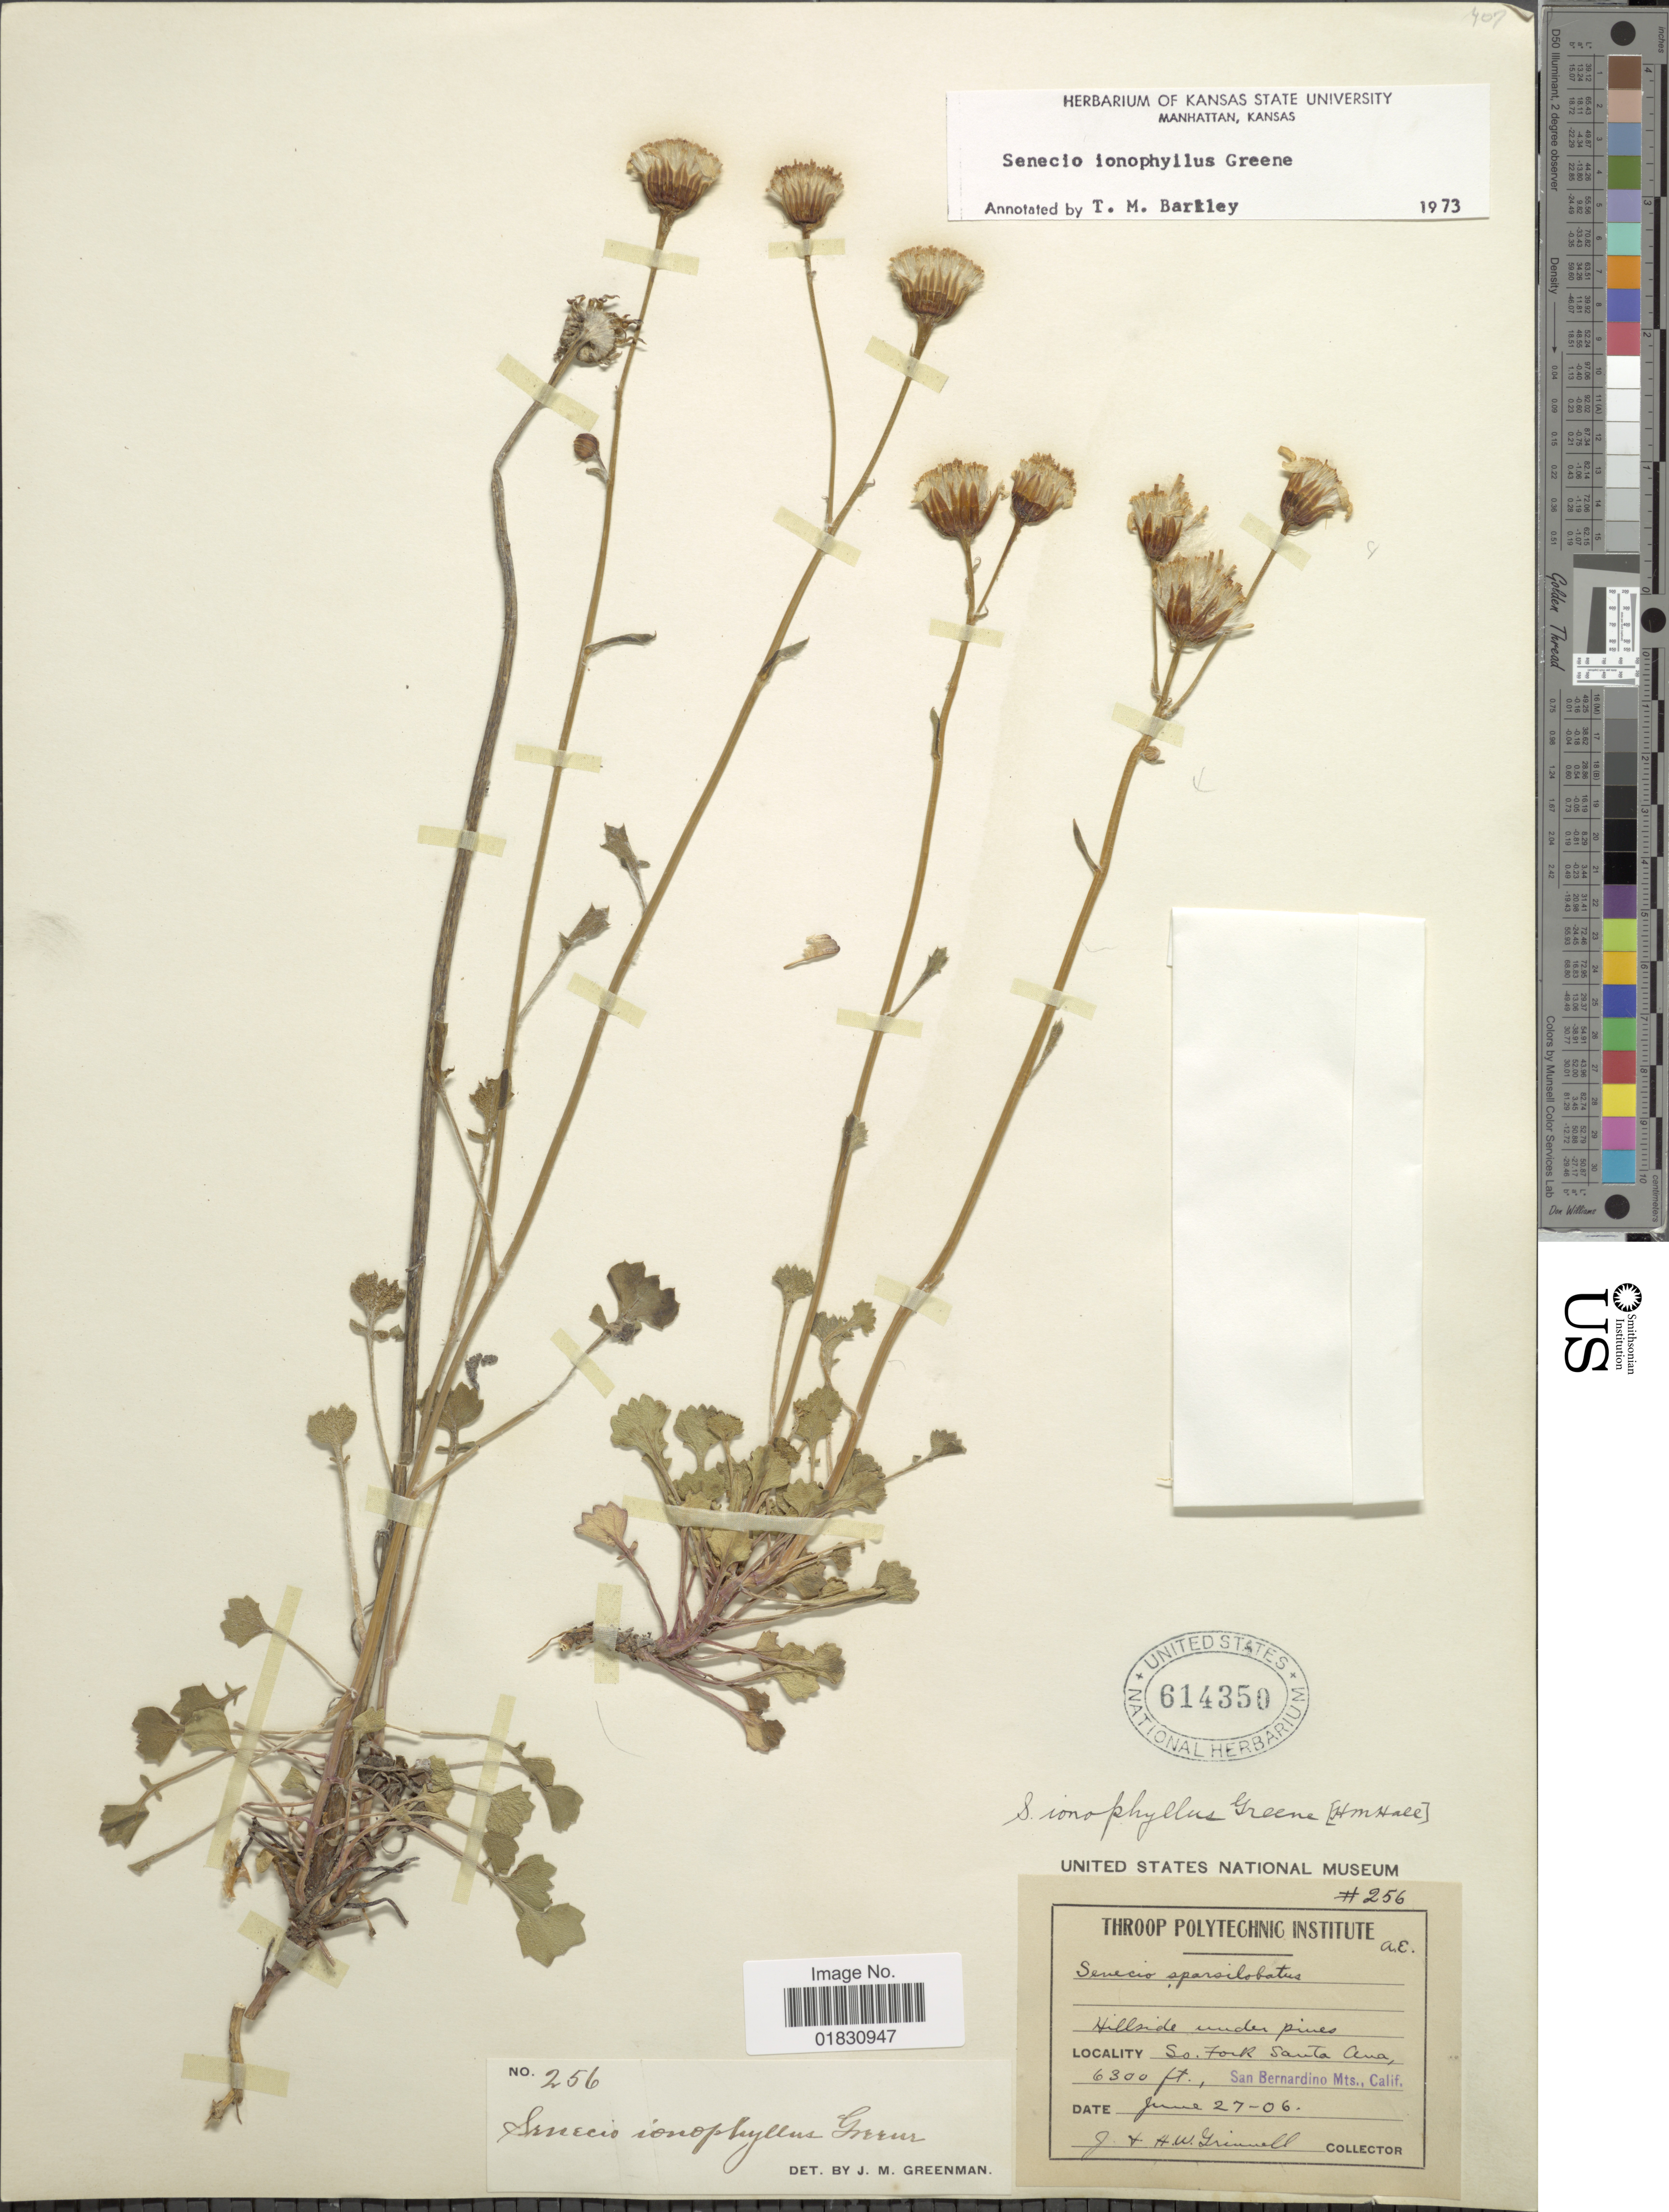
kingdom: Plantae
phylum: Tracheophyta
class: Magnoliopsida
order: Asterales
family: Asteraceae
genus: Packera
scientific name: Packera indecora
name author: (Greene) Á. Löve & D. Löve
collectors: J. Grinnell & H. Grinnell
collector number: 256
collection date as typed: Transcribed d/m/y: 27/6/06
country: United States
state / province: California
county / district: San Bernardino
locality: So. Fork Santa Ana, San Bernardino Mts., Calif.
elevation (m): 1920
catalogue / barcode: US 614350